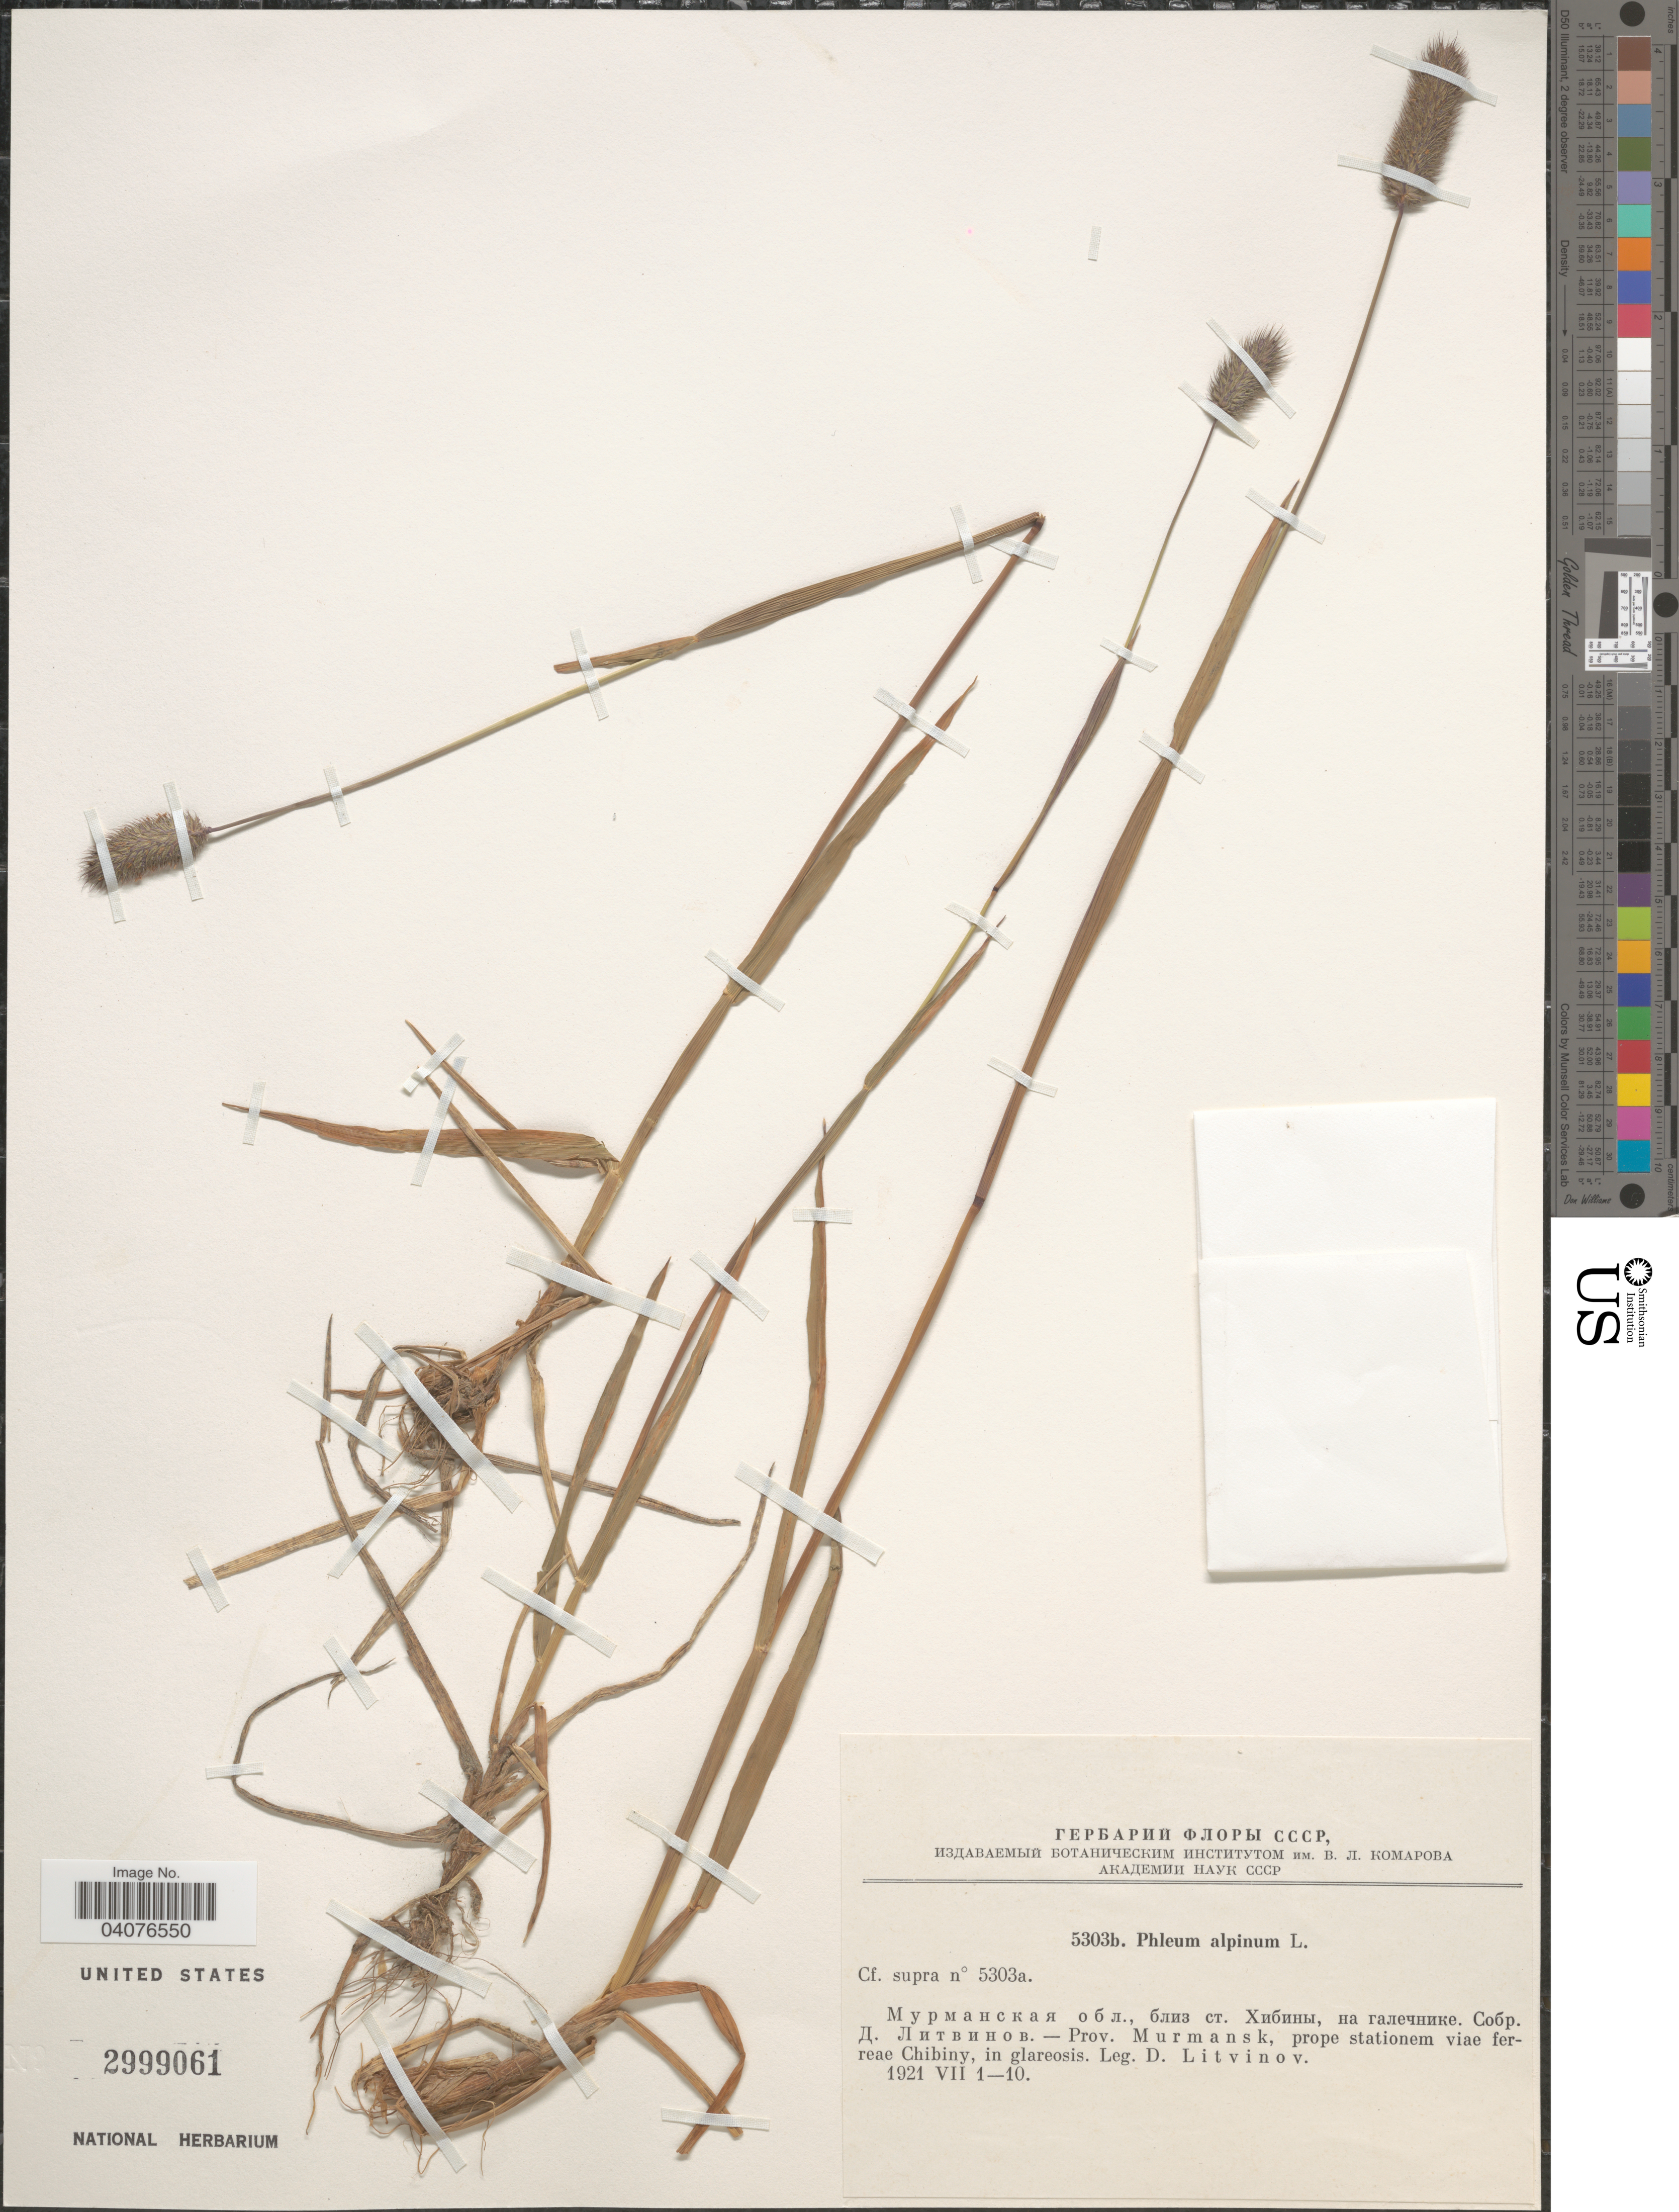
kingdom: Plantae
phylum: Tracheophyta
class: Liliopsida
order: Poales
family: Poaceae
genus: Phleum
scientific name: Phleum alpinum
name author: L.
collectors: D. Litvinov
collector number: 5303b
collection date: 1921-07-01/1921-07-10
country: Russian Federation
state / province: Murmansk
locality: X. Prope stationem viae ferreae Chibiny, in glareosis.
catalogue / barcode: US 2999061